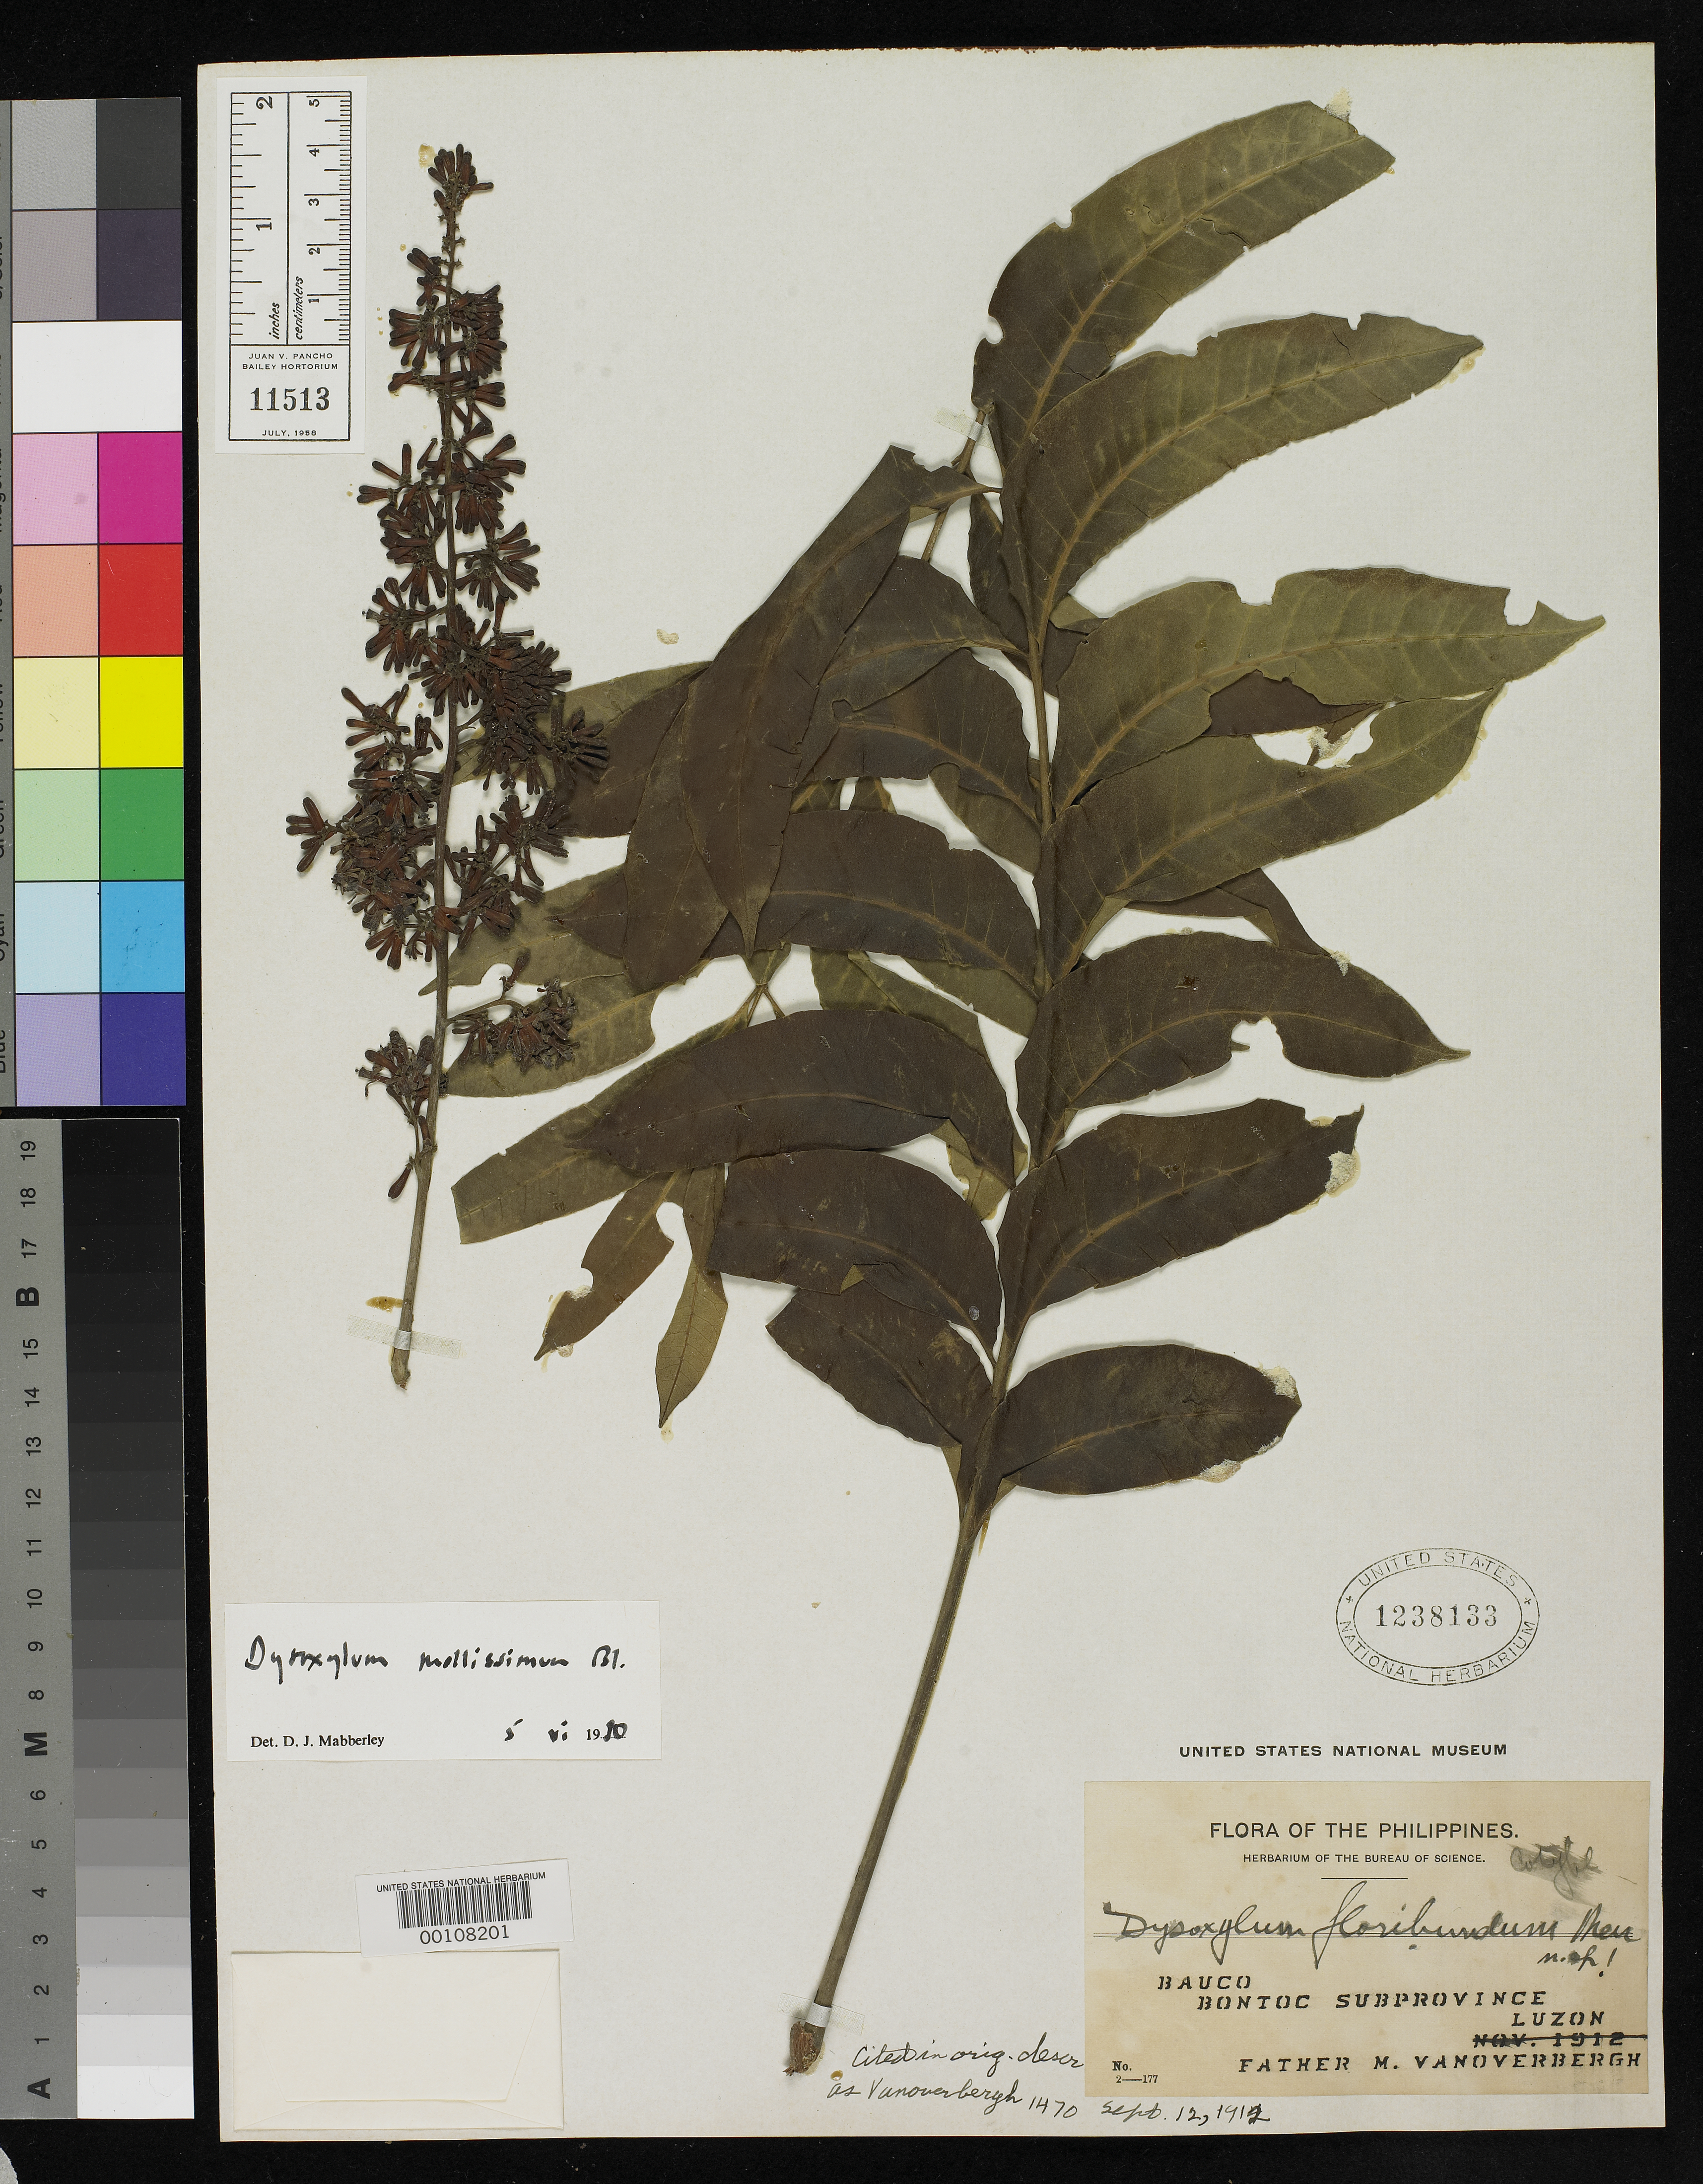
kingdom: Plantae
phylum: Tracheophyta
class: Magnoliopsida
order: Sapindales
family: Meliaceae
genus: Dysoxylum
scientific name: Dysoxylum floribundum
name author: Merr.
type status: Isotype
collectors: M. Vanoverbergh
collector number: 1470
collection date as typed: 12 Sep 1912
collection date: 1912-09-12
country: Philippines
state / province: Cordillera (Administrative Region)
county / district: Mountain province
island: Luzon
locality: Bontoc Sur, Bauco.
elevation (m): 1500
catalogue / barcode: US 1238133